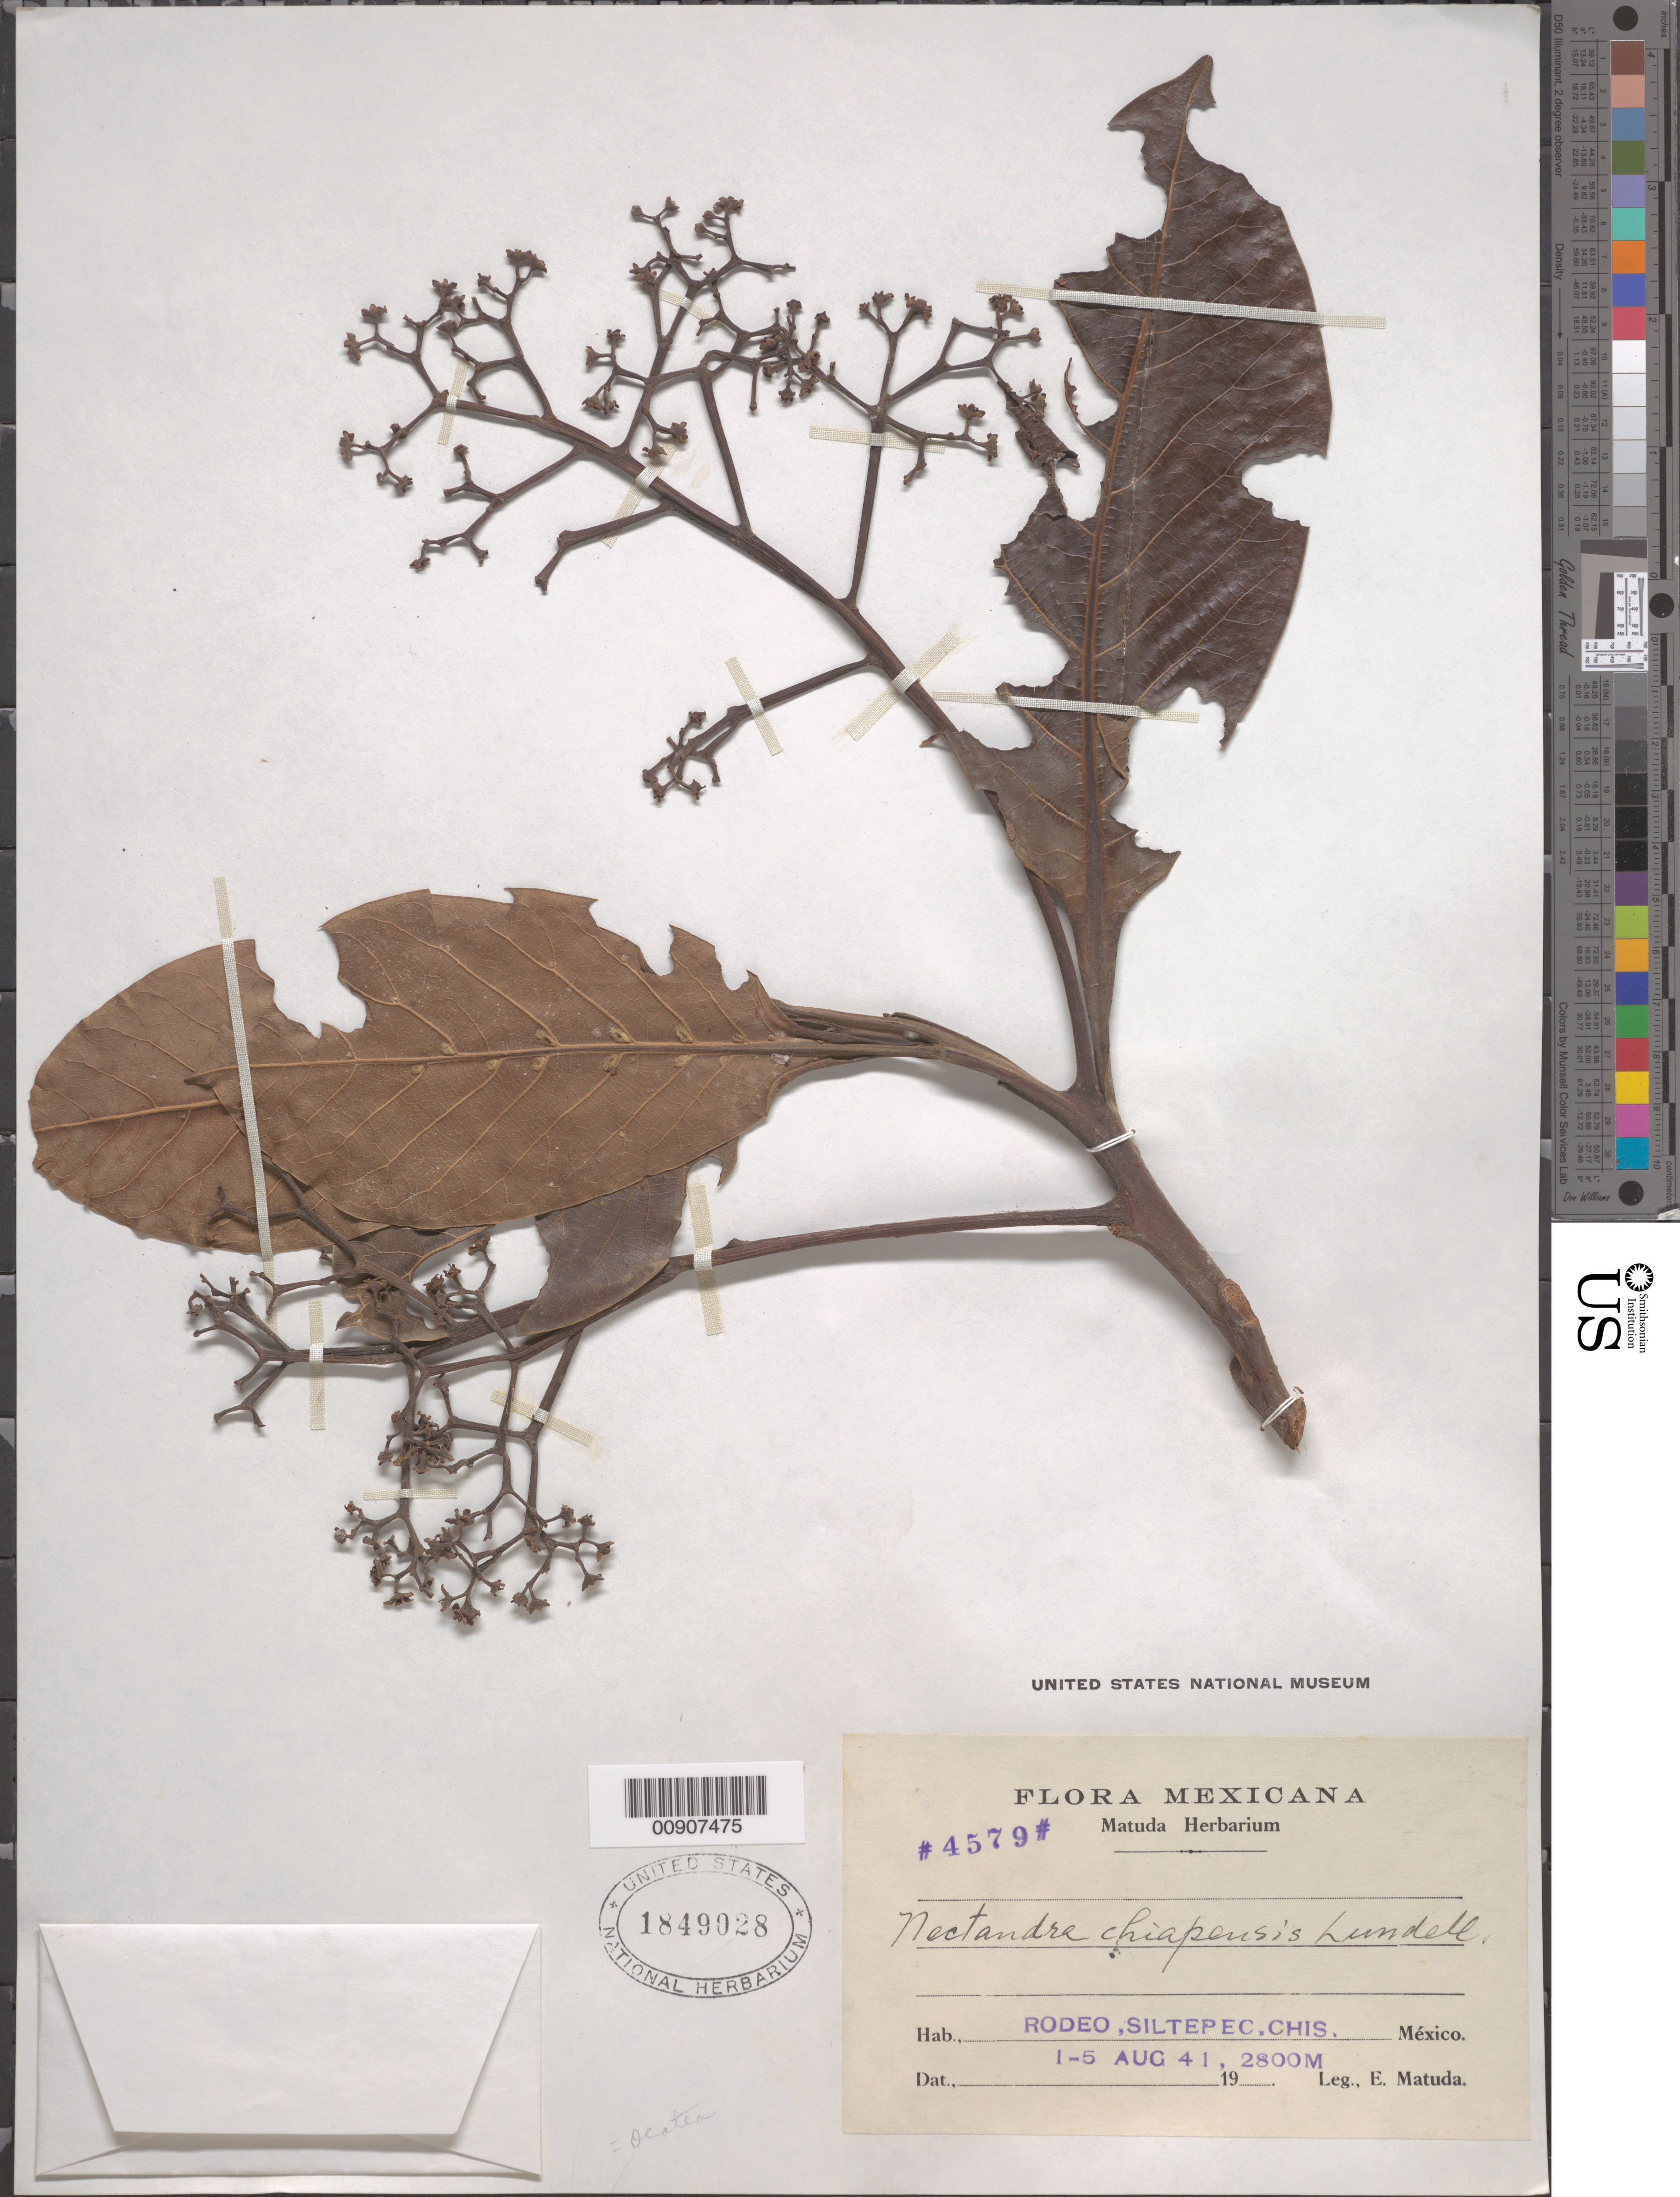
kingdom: Plantae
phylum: Tracheophyta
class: Magnoliopsida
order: Laurales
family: Lauraceae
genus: Ocotea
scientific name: Ocotea chiapensis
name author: (Lundell) Standl. & Steyerm.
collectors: E. Matuda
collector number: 4579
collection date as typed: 01 Aug 1941 to 05 Aug 1941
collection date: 1941-08-01/1941-08-05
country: Mexico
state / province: Chiapas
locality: Rodeo, Siltepec, Chiapas.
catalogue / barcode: US 1849028